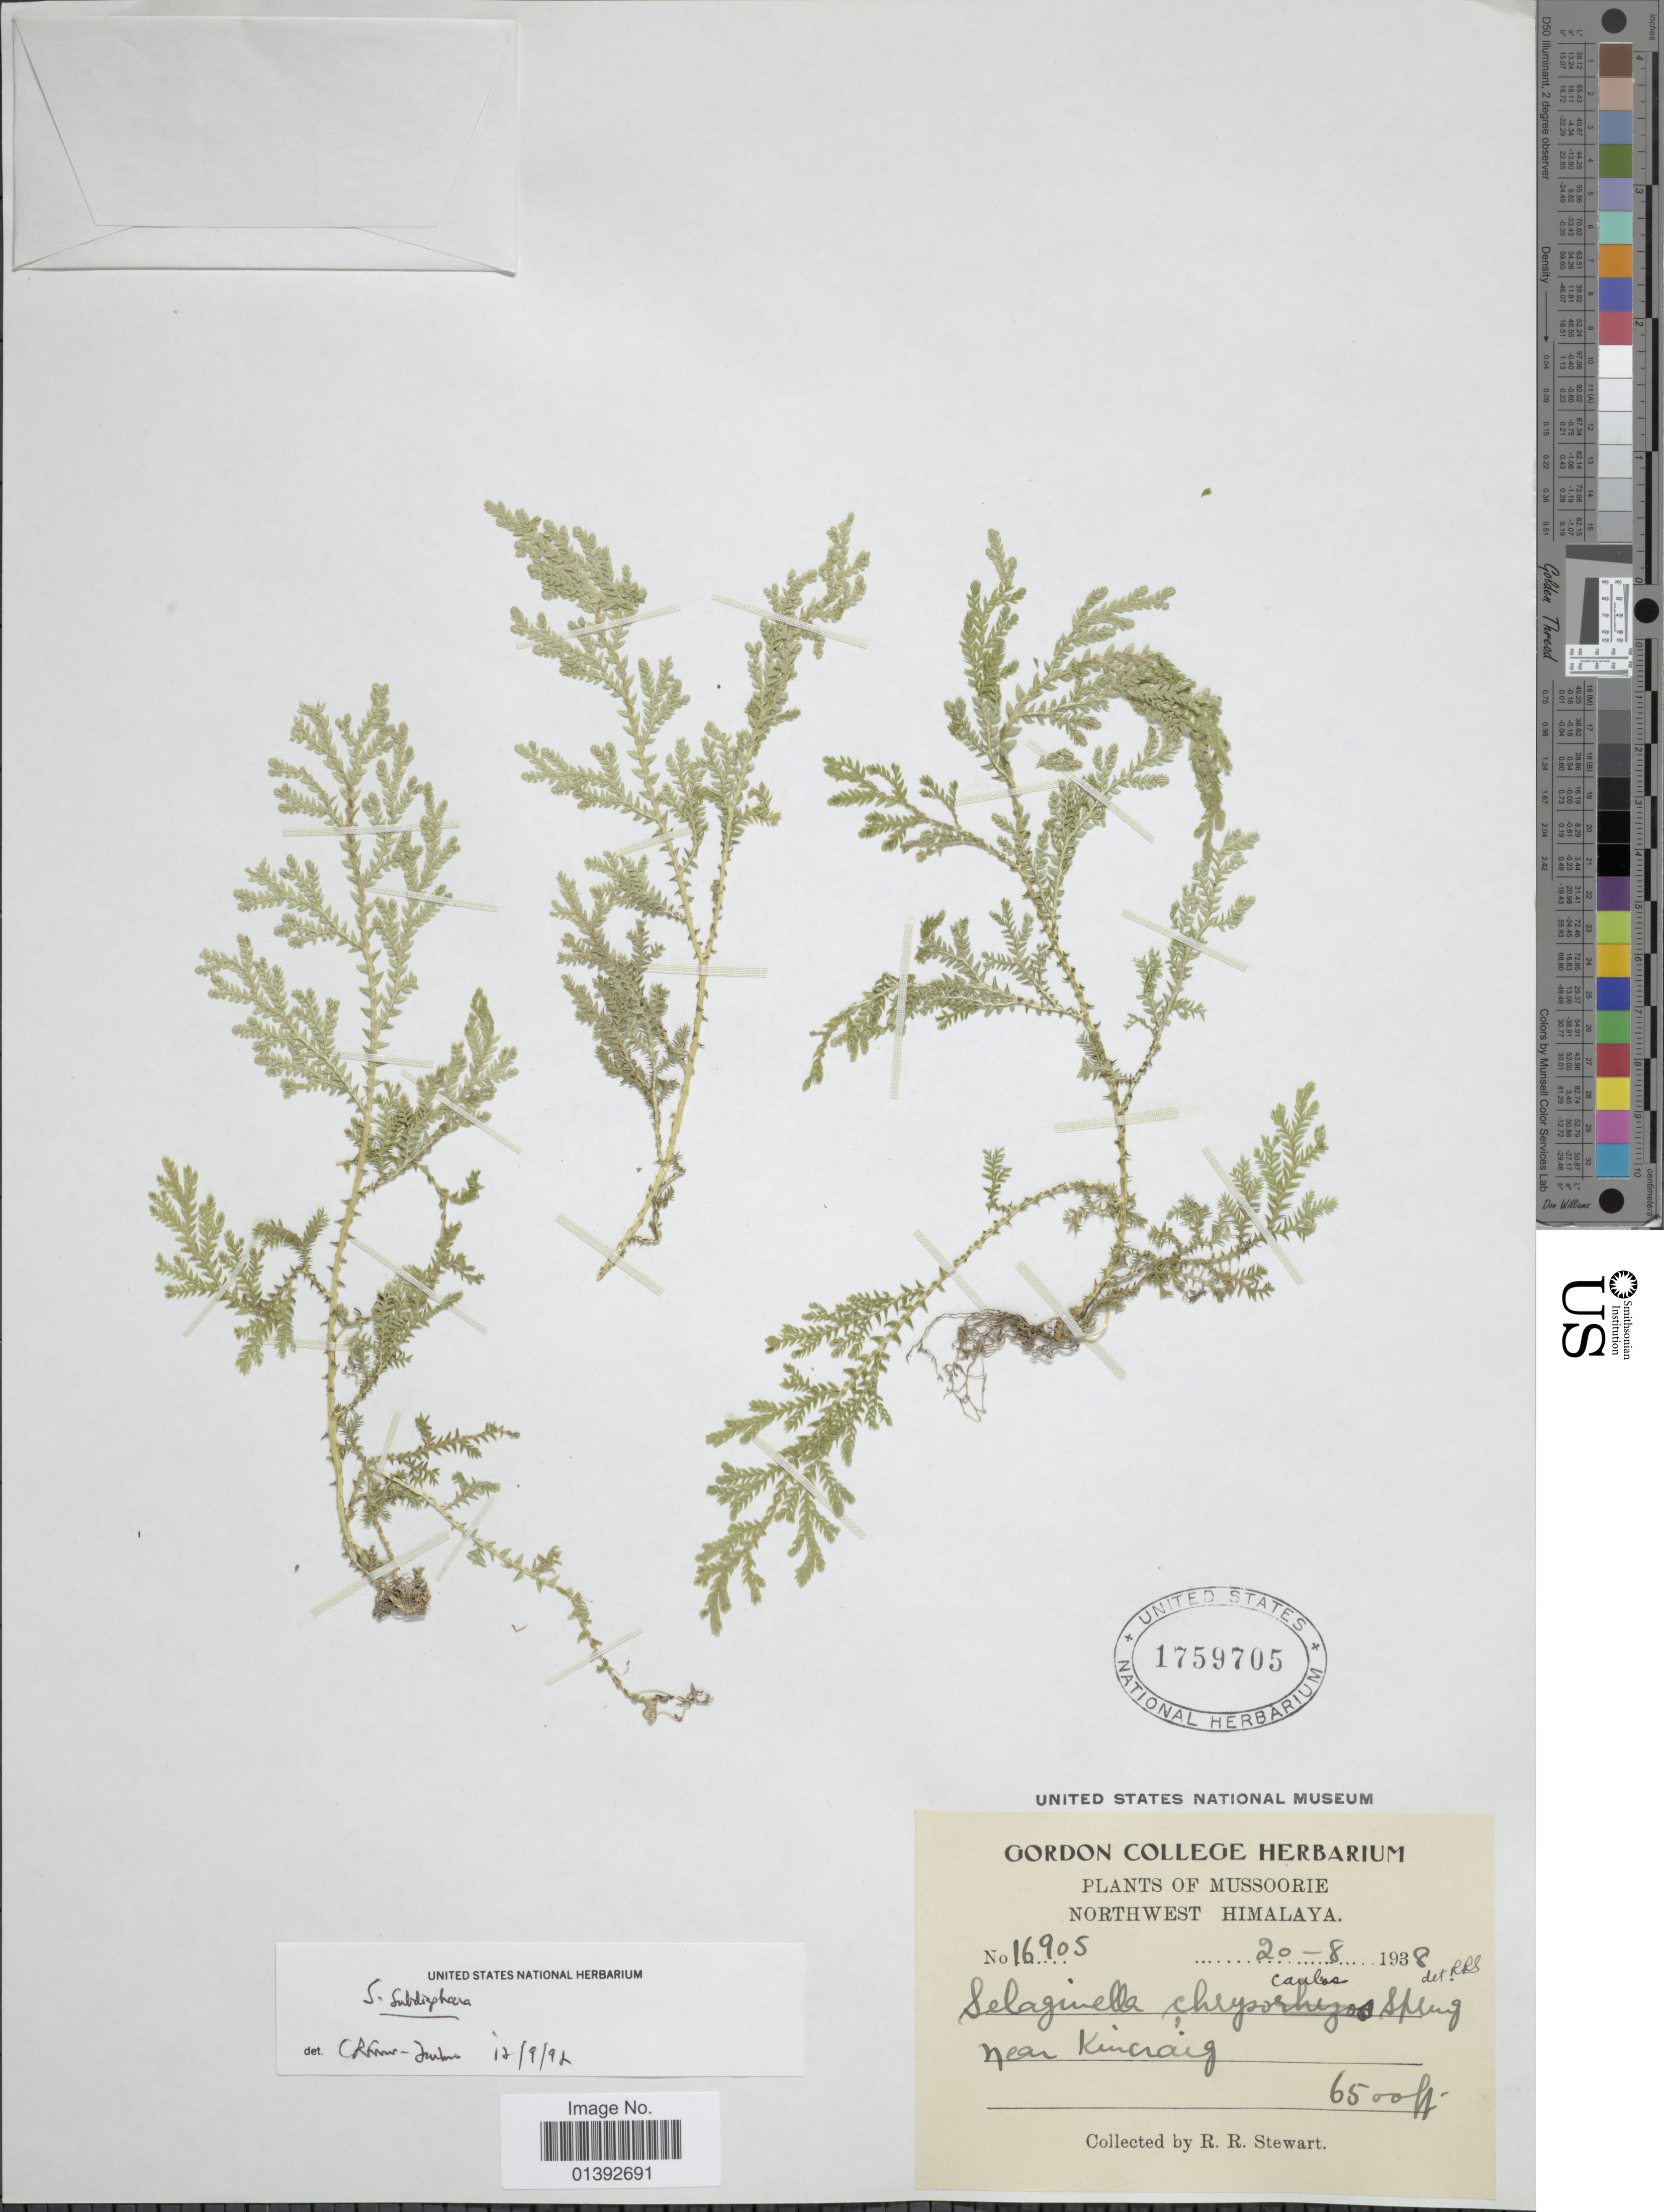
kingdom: Plantae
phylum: Tracheophyta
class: Lycopodiopsida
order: Selaginellales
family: Selaginellaceae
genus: Selaginella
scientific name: Selaginella chrysocaulos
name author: (Hook. & Grev.) Spring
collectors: R. R. Stewart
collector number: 16905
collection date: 1938-08-20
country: India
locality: Mussoorie, northwest Himalaya, near Kincraig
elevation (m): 1981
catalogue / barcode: US 1759705